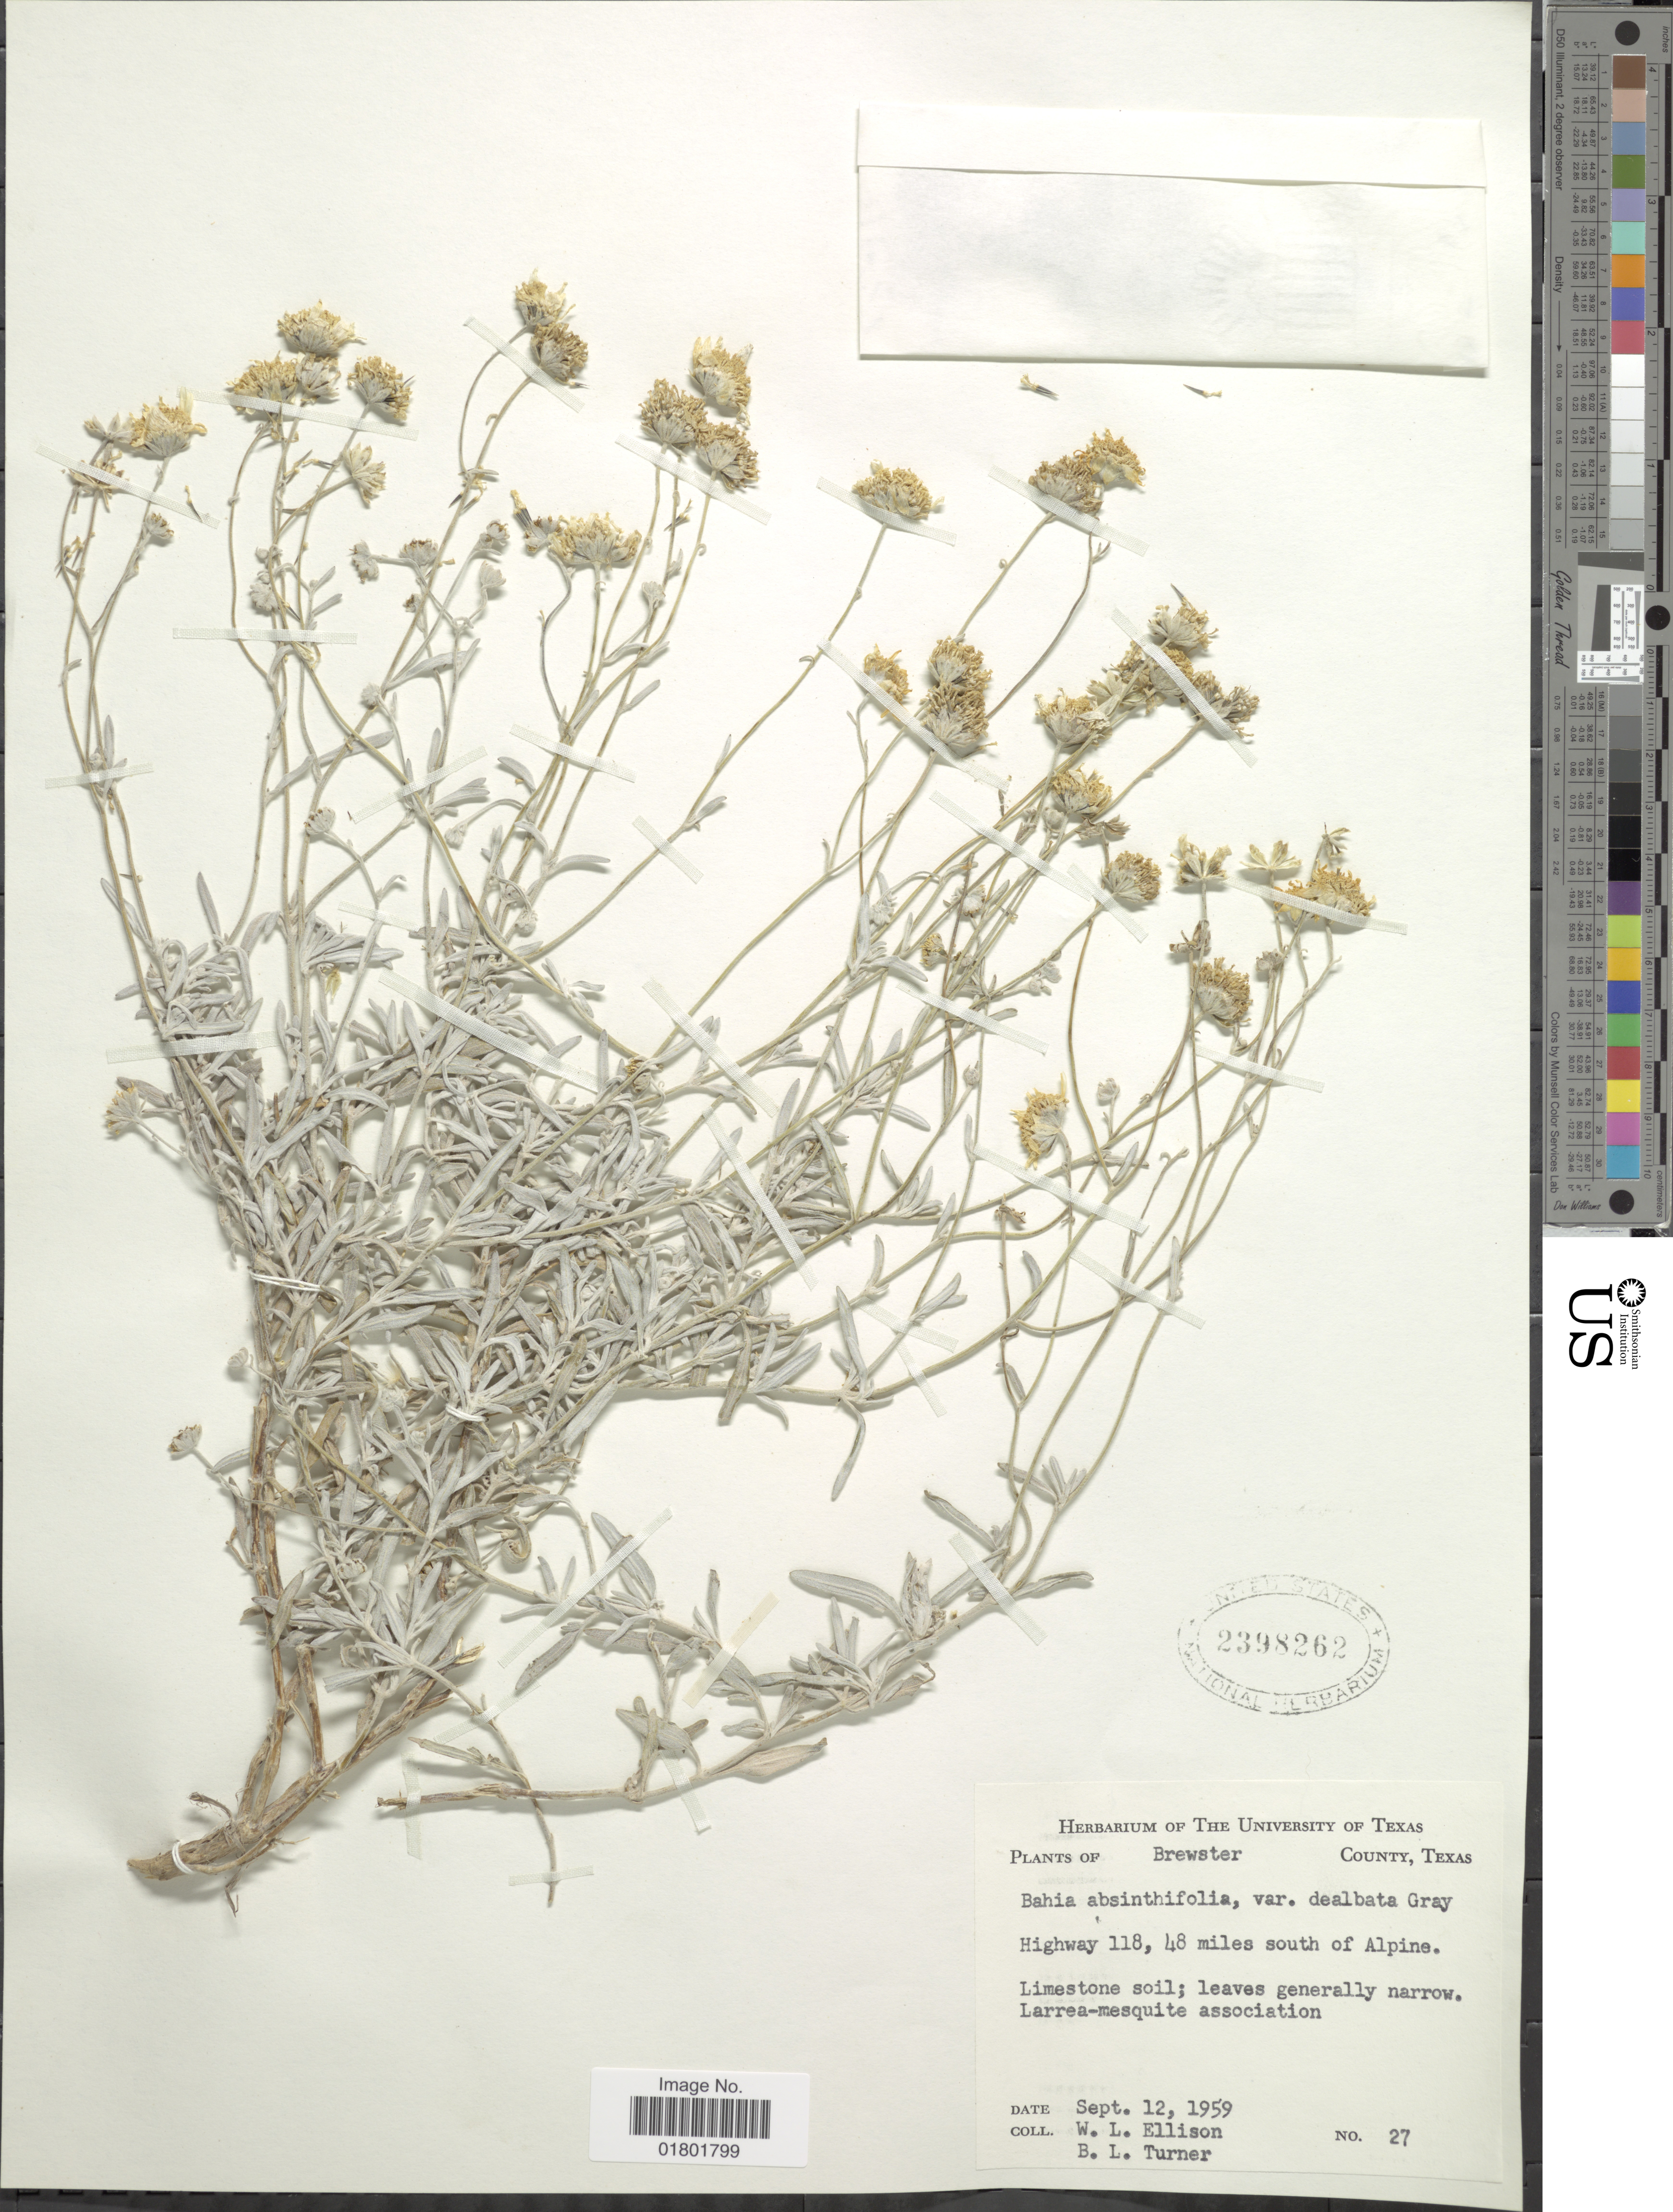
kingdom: Plantae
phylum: Tracheophyta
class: Magnoliopsida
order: Asterales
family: Asteraceae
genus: Bahia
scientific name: Bahia absinthifolia var. dealbata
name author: A. Gray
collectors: W. L. Ellison & B. L. Turner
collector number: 27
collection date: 1959-09-12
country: United States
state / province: Texas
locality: Brewster County, Highway 118, 48 miles south of Alpine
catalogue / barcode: US 2398262